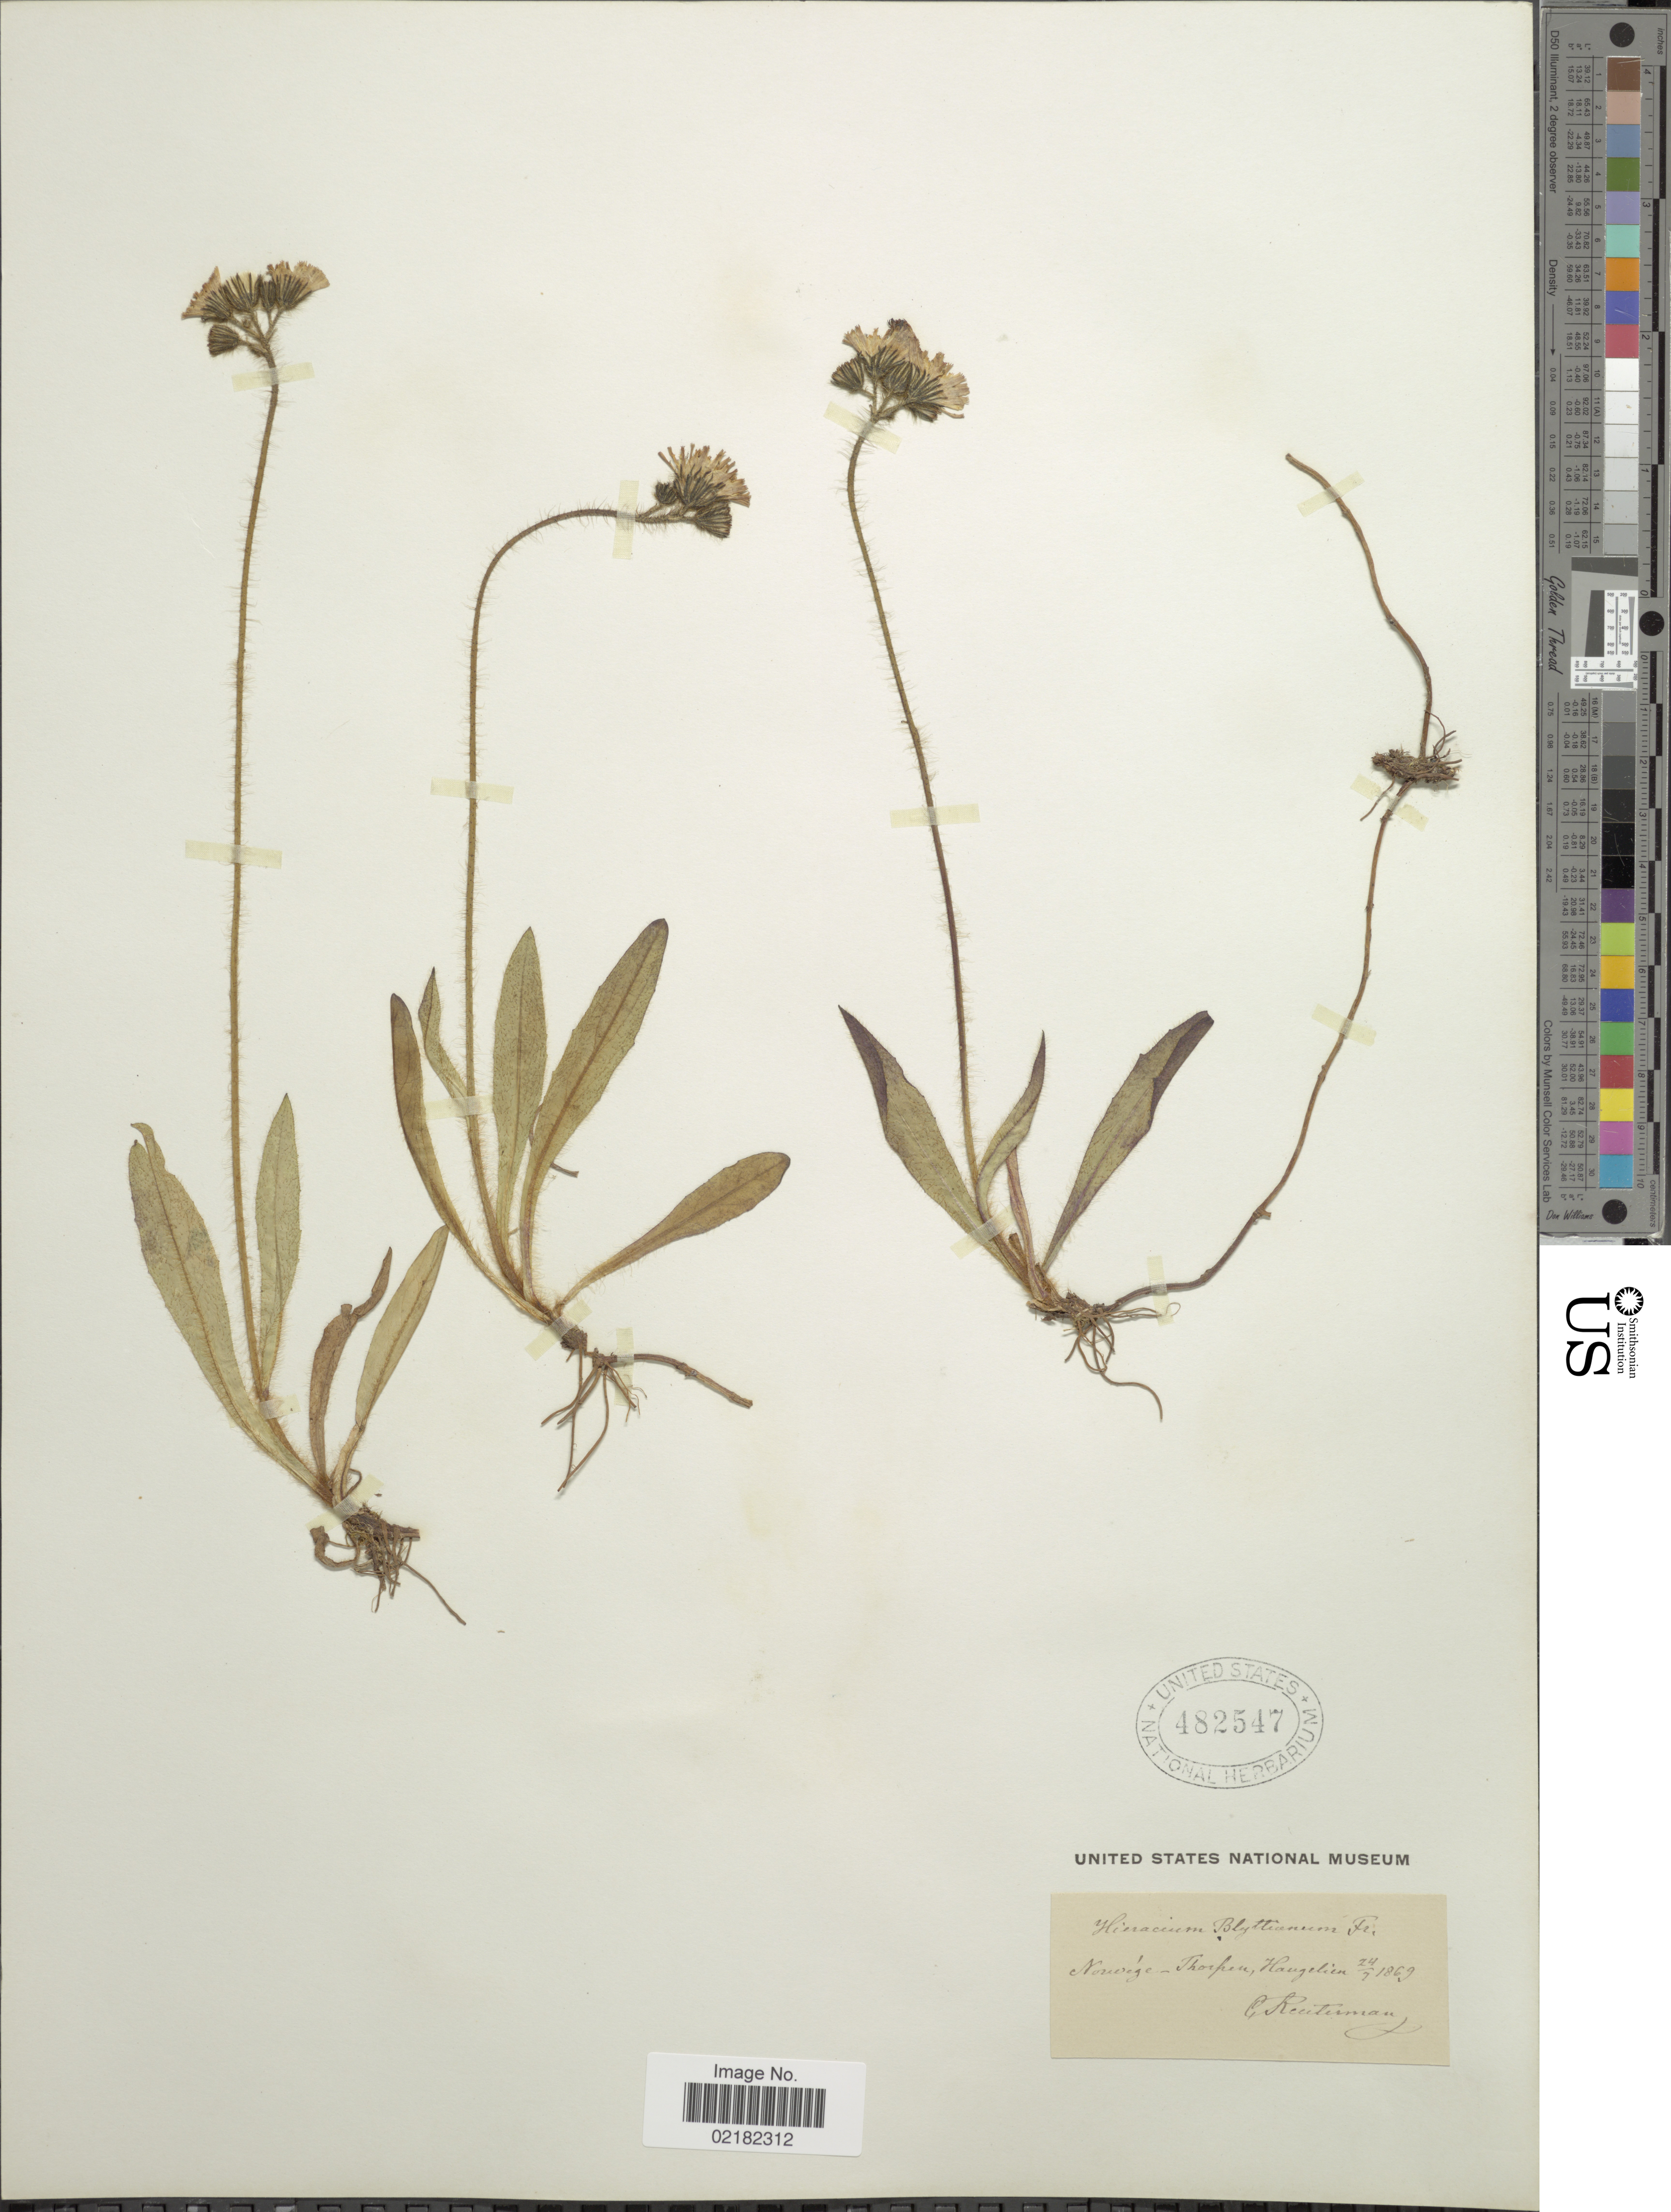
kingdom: Plantae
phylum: Tracheophyta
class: Magnoliopsida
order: Asterales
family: Asteraceae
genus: Pilosella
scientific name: Pilosella blyttiana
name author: (Fr.) F.W. Schultz & Sch. Bip.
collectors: C. Reuterman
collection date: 1869-07-24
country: Norway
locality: Norwegen-Thorpen, Hangelien.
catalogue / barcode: US 482547